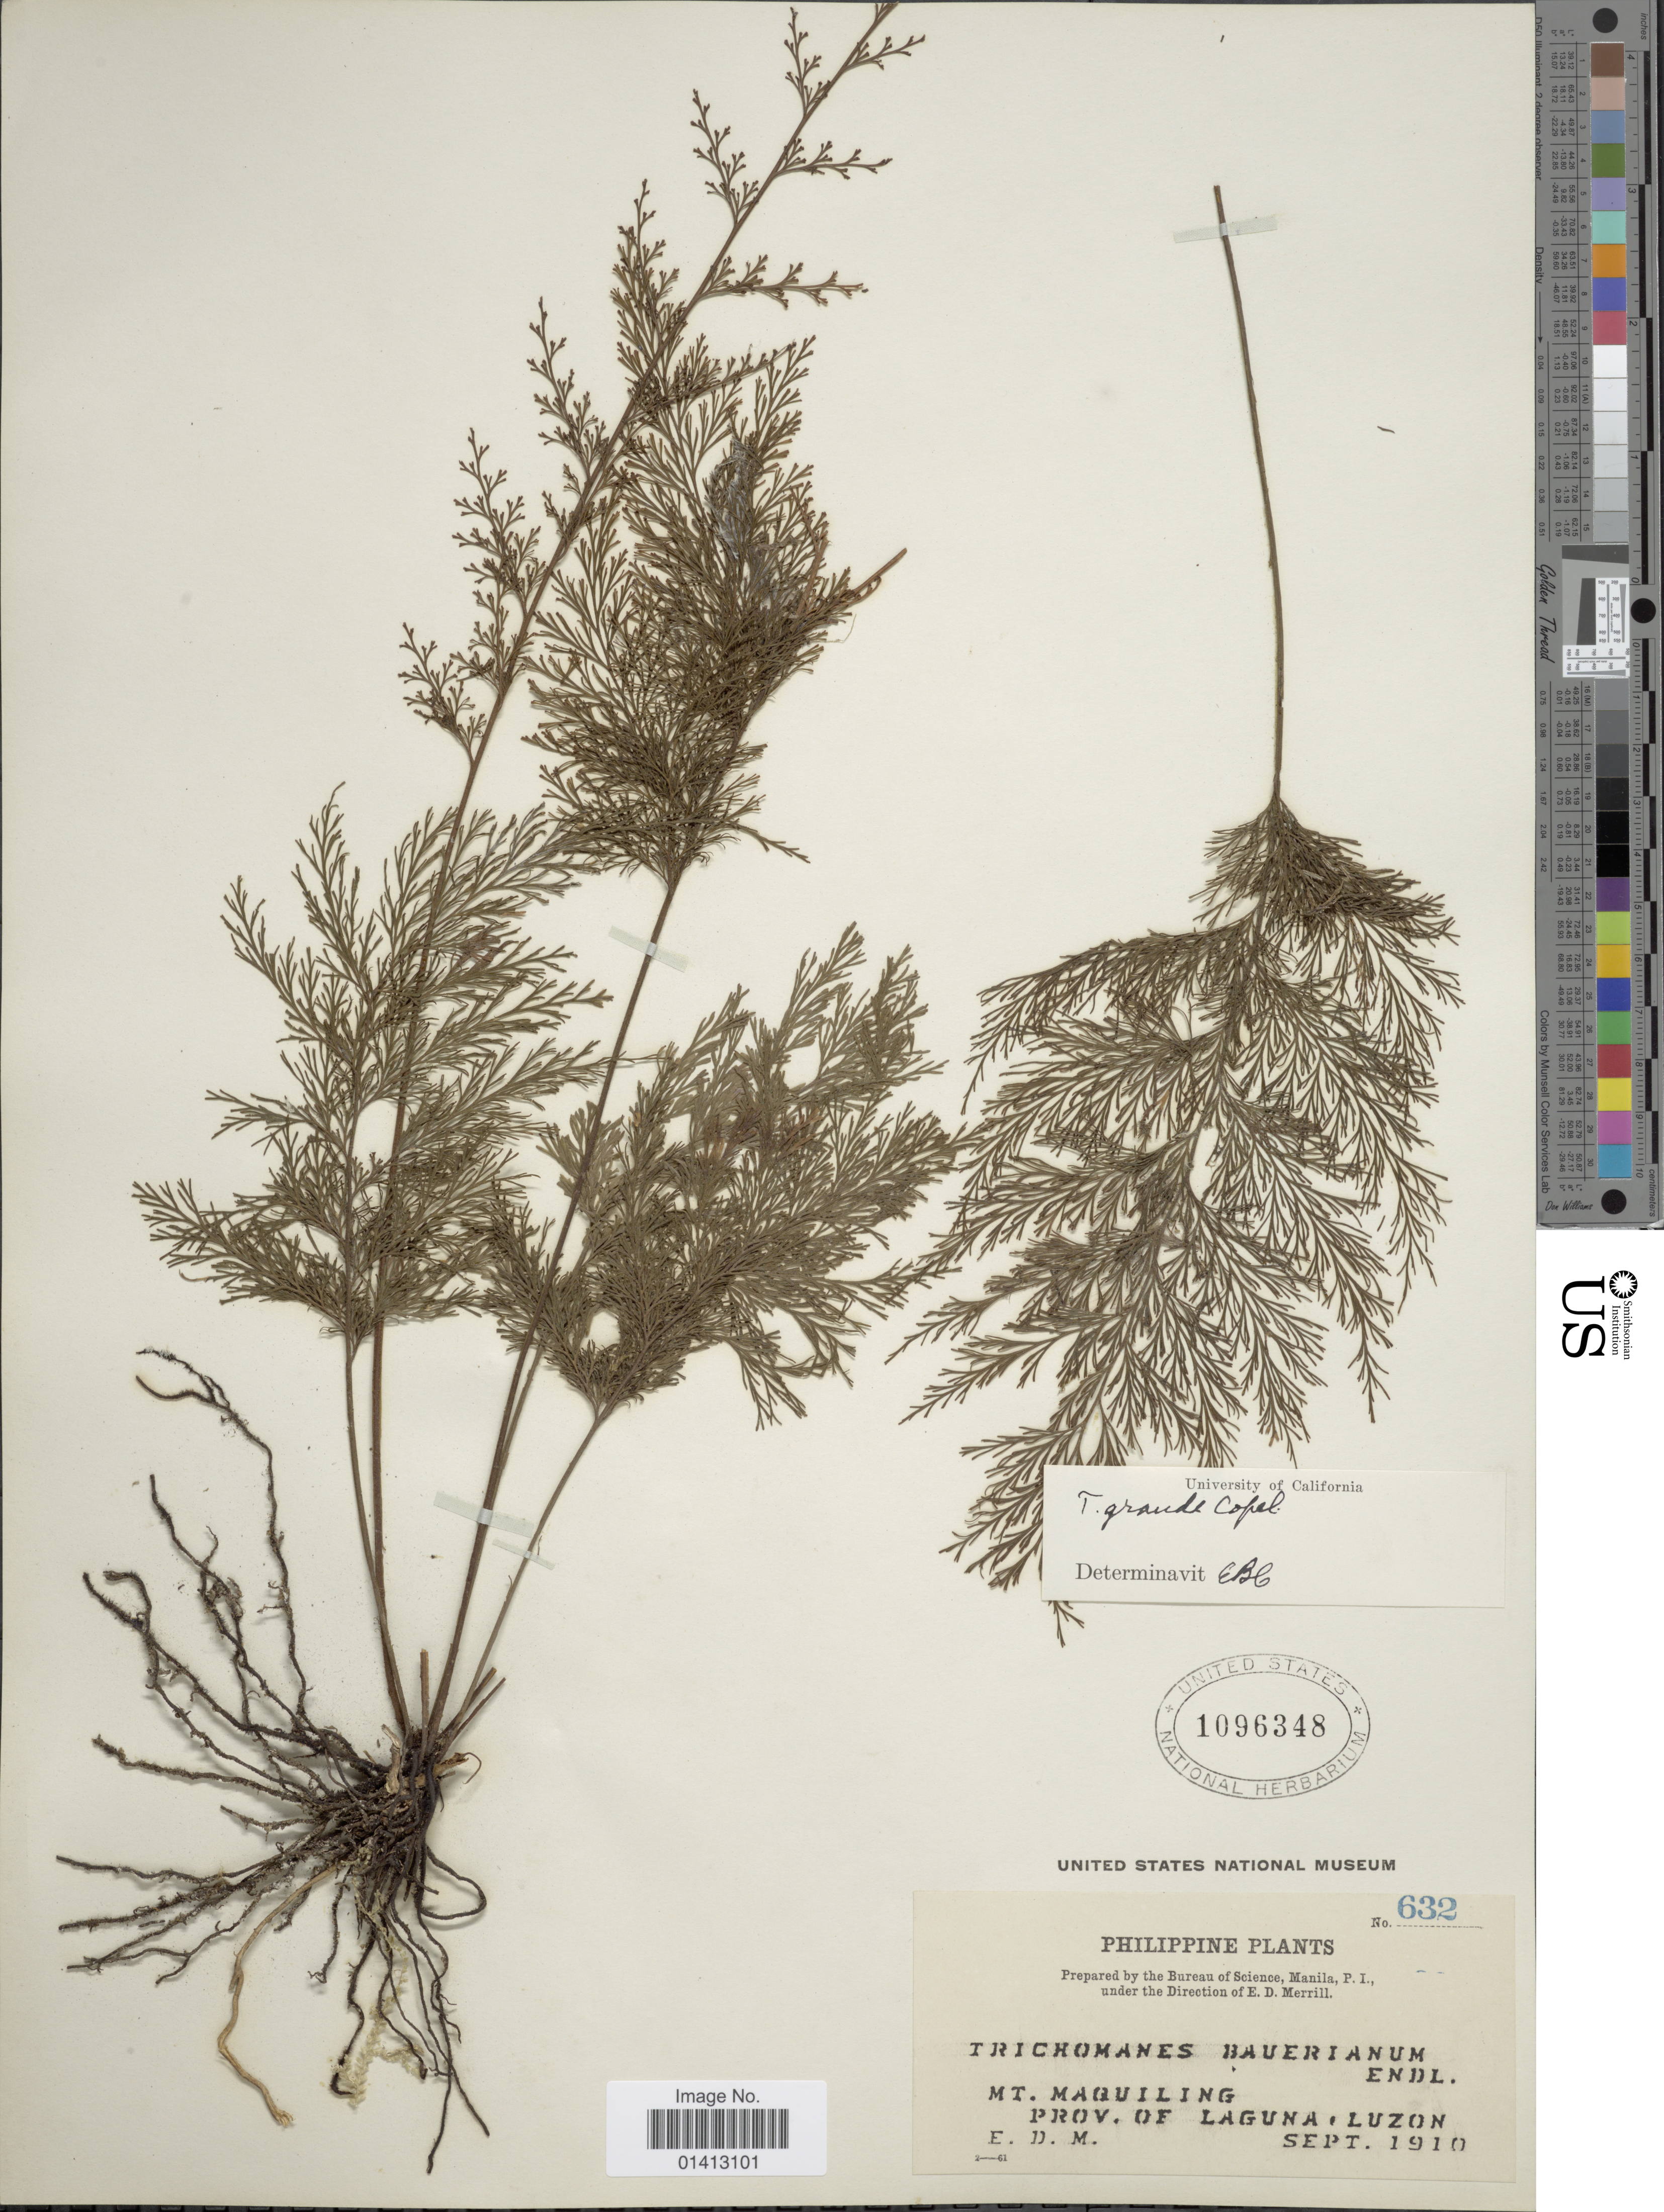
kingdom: Plantae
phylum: Tracheophyta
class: Polypodiopsida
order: Hymenophyllales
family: Hymenophyllaceae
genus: Crepidomanes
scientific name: Crepidomanes grande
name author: (Copel.) Ebihara & K. Iwats.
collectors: E. D. Merrill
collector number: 632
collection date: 1910-09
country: Philippines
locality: Mt Maquiling, prov. of Laguna, Luzon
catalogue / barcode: US 1096348